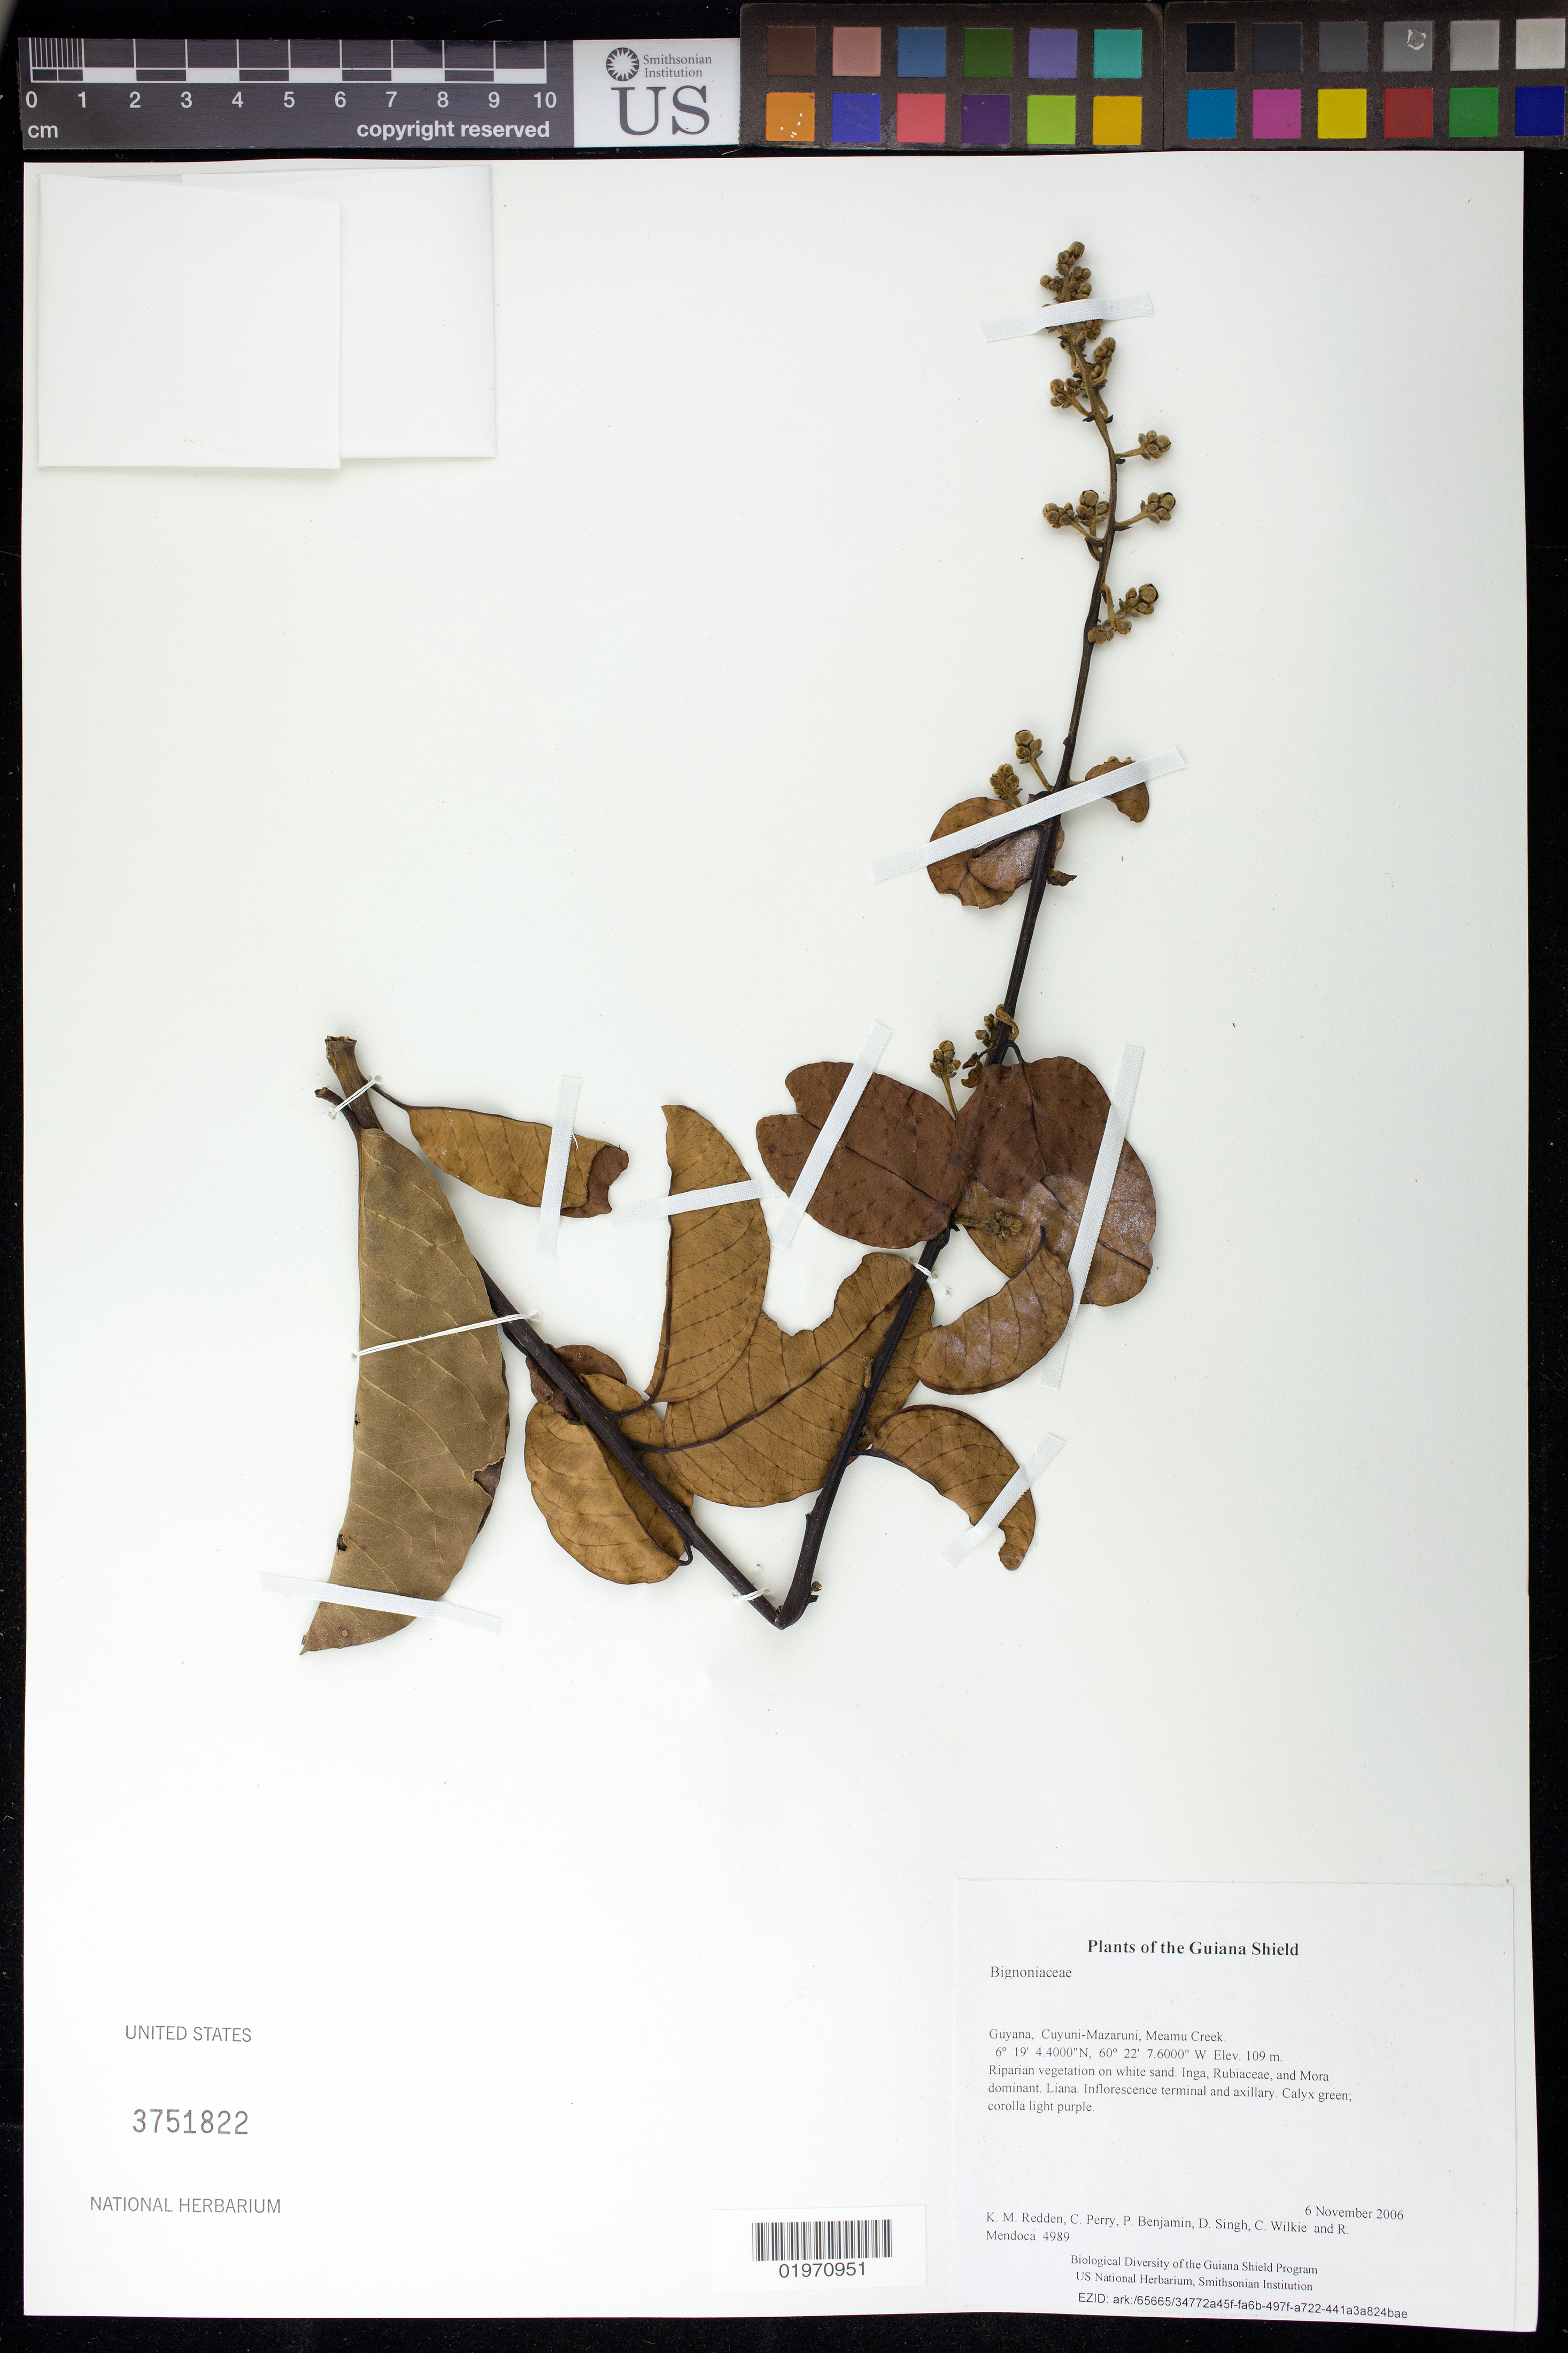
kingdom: Plantae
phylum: Tracheophyta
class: Magnoliopsida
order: Lamiales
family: Bignoniaceae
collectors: K. M. Redden, C. Perry, P. Benjamin, D. Singh, C. Wilkie & R. Mendoca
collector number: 4989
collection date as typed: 6 November 2006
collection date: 2006-11-06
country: Guyana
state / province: Cuyuni-Mazaruni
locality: Meamu Creek.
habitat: Riparian vegetation on white sand. Inga, Rubiaceae, and Mora dominant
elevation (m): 109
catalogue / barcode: US 3751822